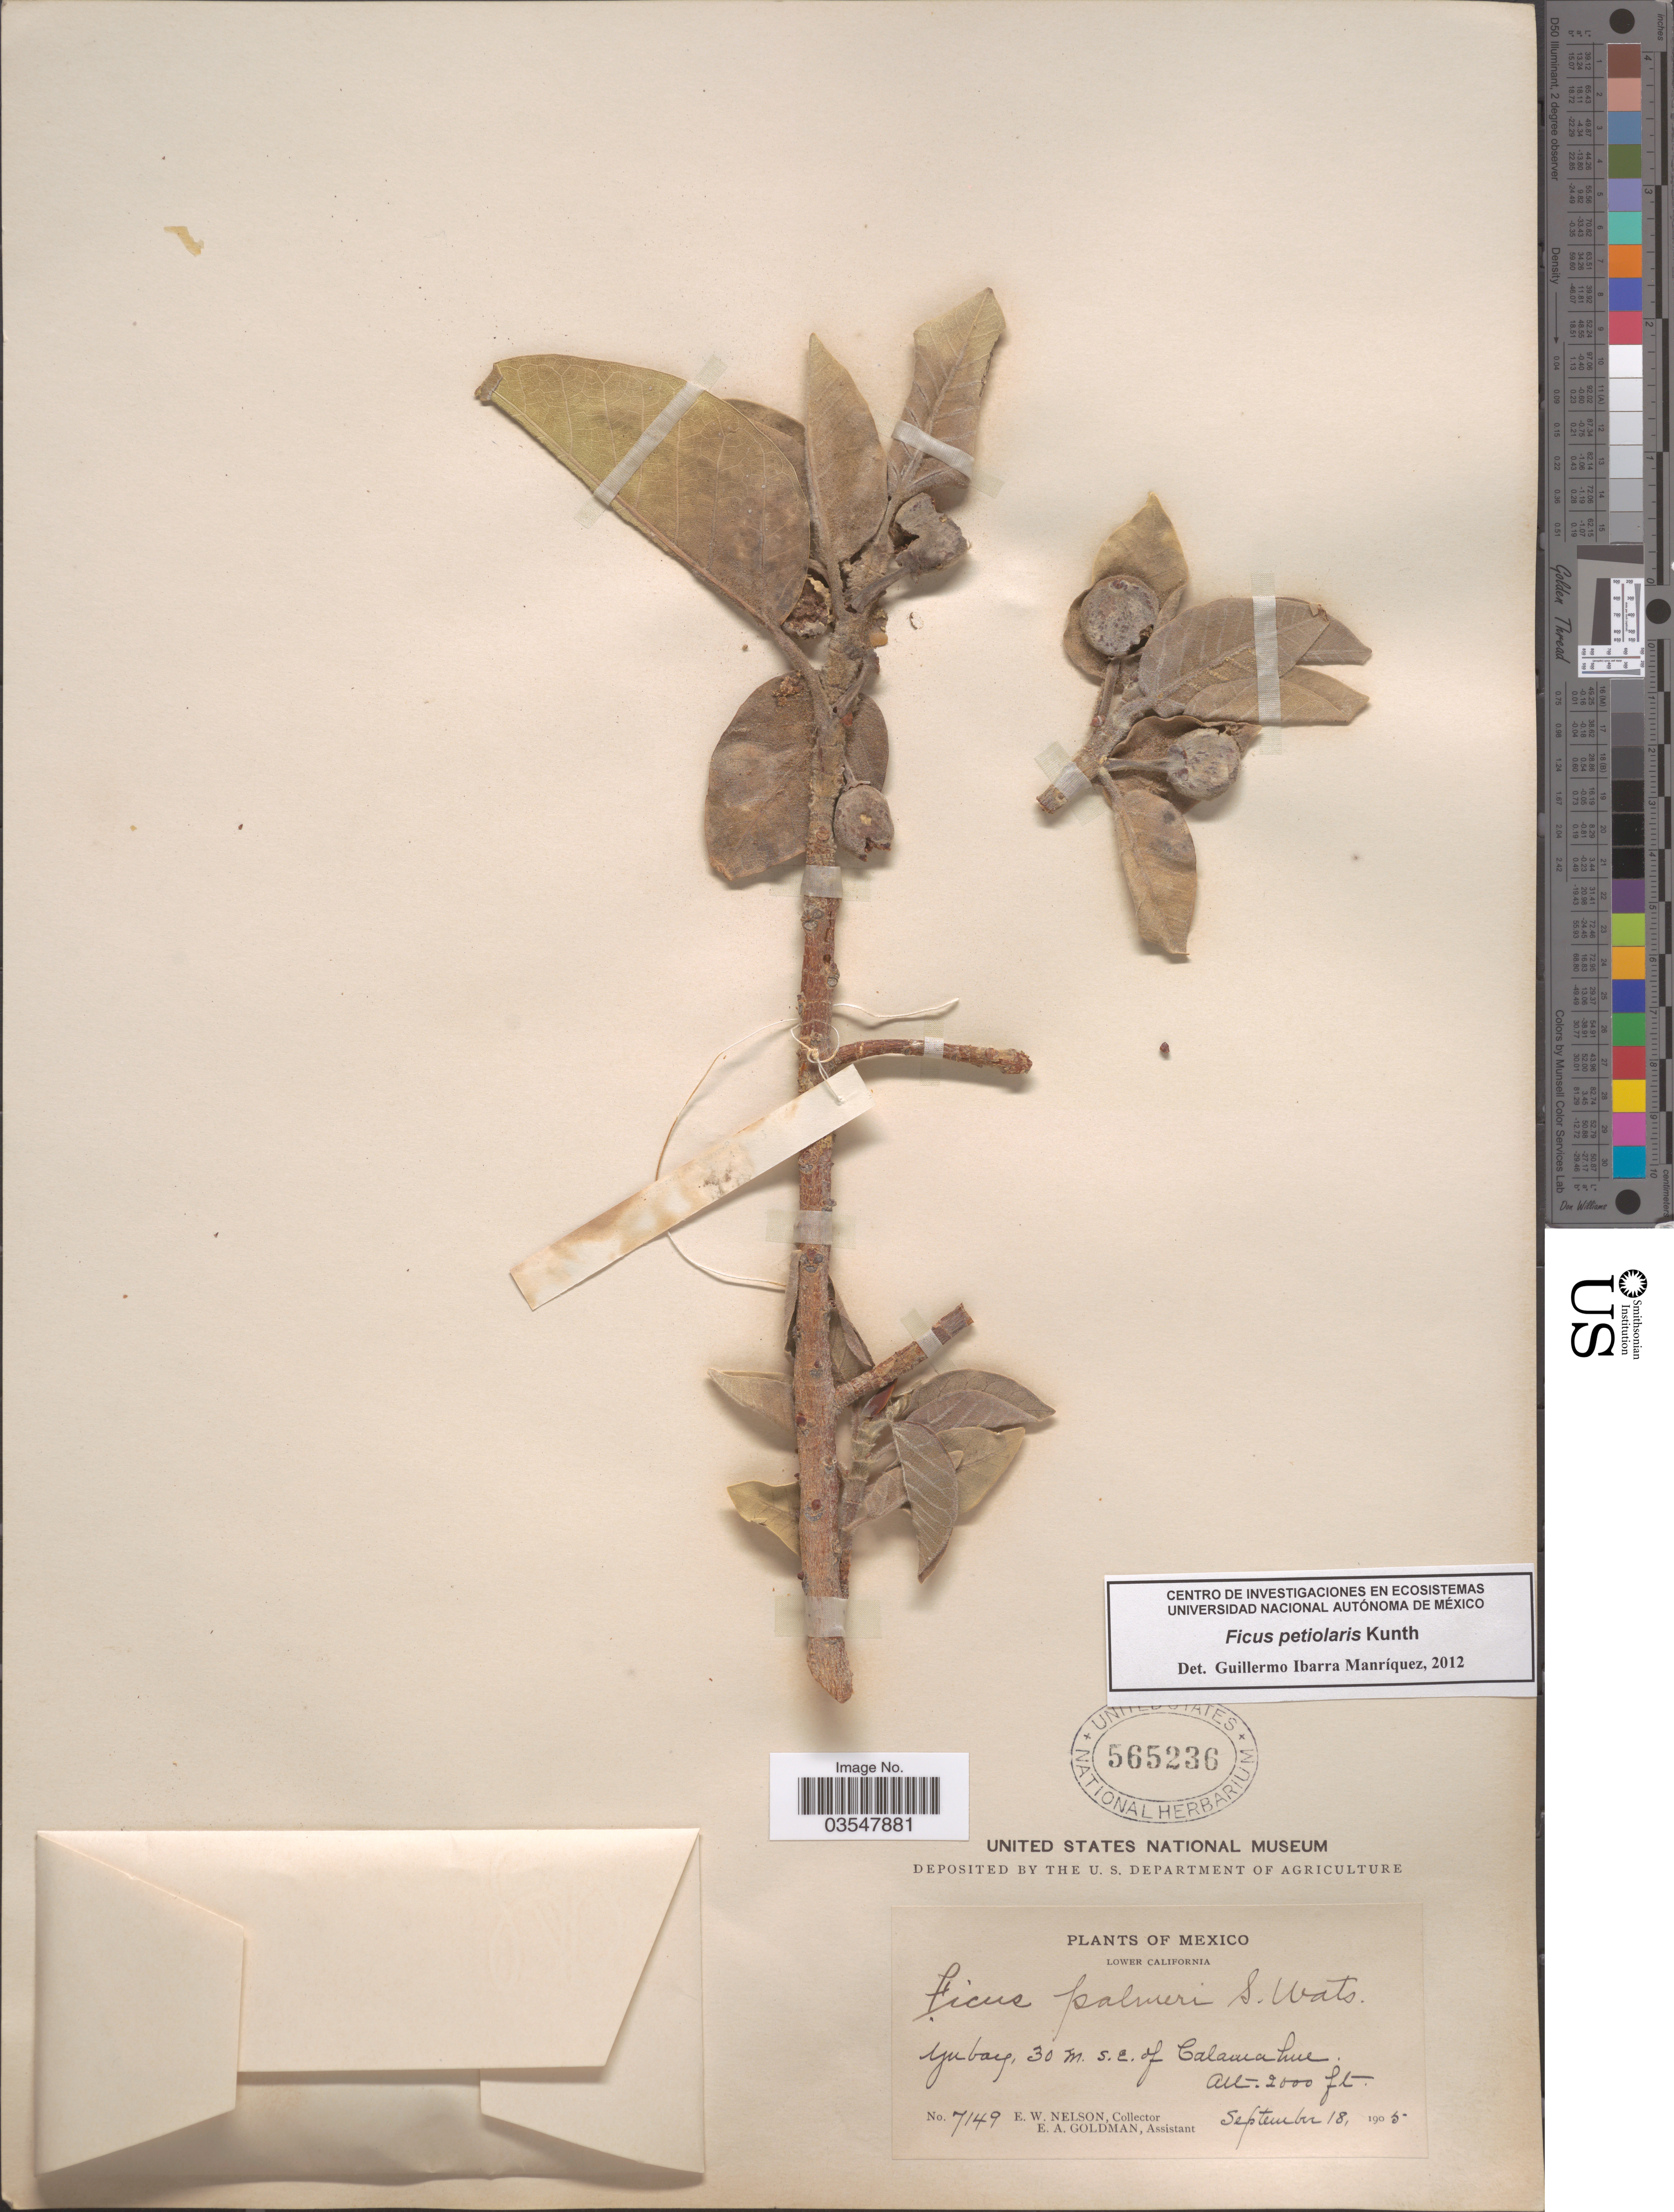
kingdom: Plantae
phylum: Tracheophyta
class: Magnoliopsida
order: Rosales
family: Moraceae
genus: Ficus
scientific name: Ficus petiolaris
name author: Kunth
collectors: E. A. Goldman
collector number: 7149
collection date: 1905-09-18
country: Mexico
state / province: Baja California Norte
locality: Lower California. Yubay, 30 m. S.E. of Calawahue.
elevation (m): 610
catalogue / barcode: US 565236